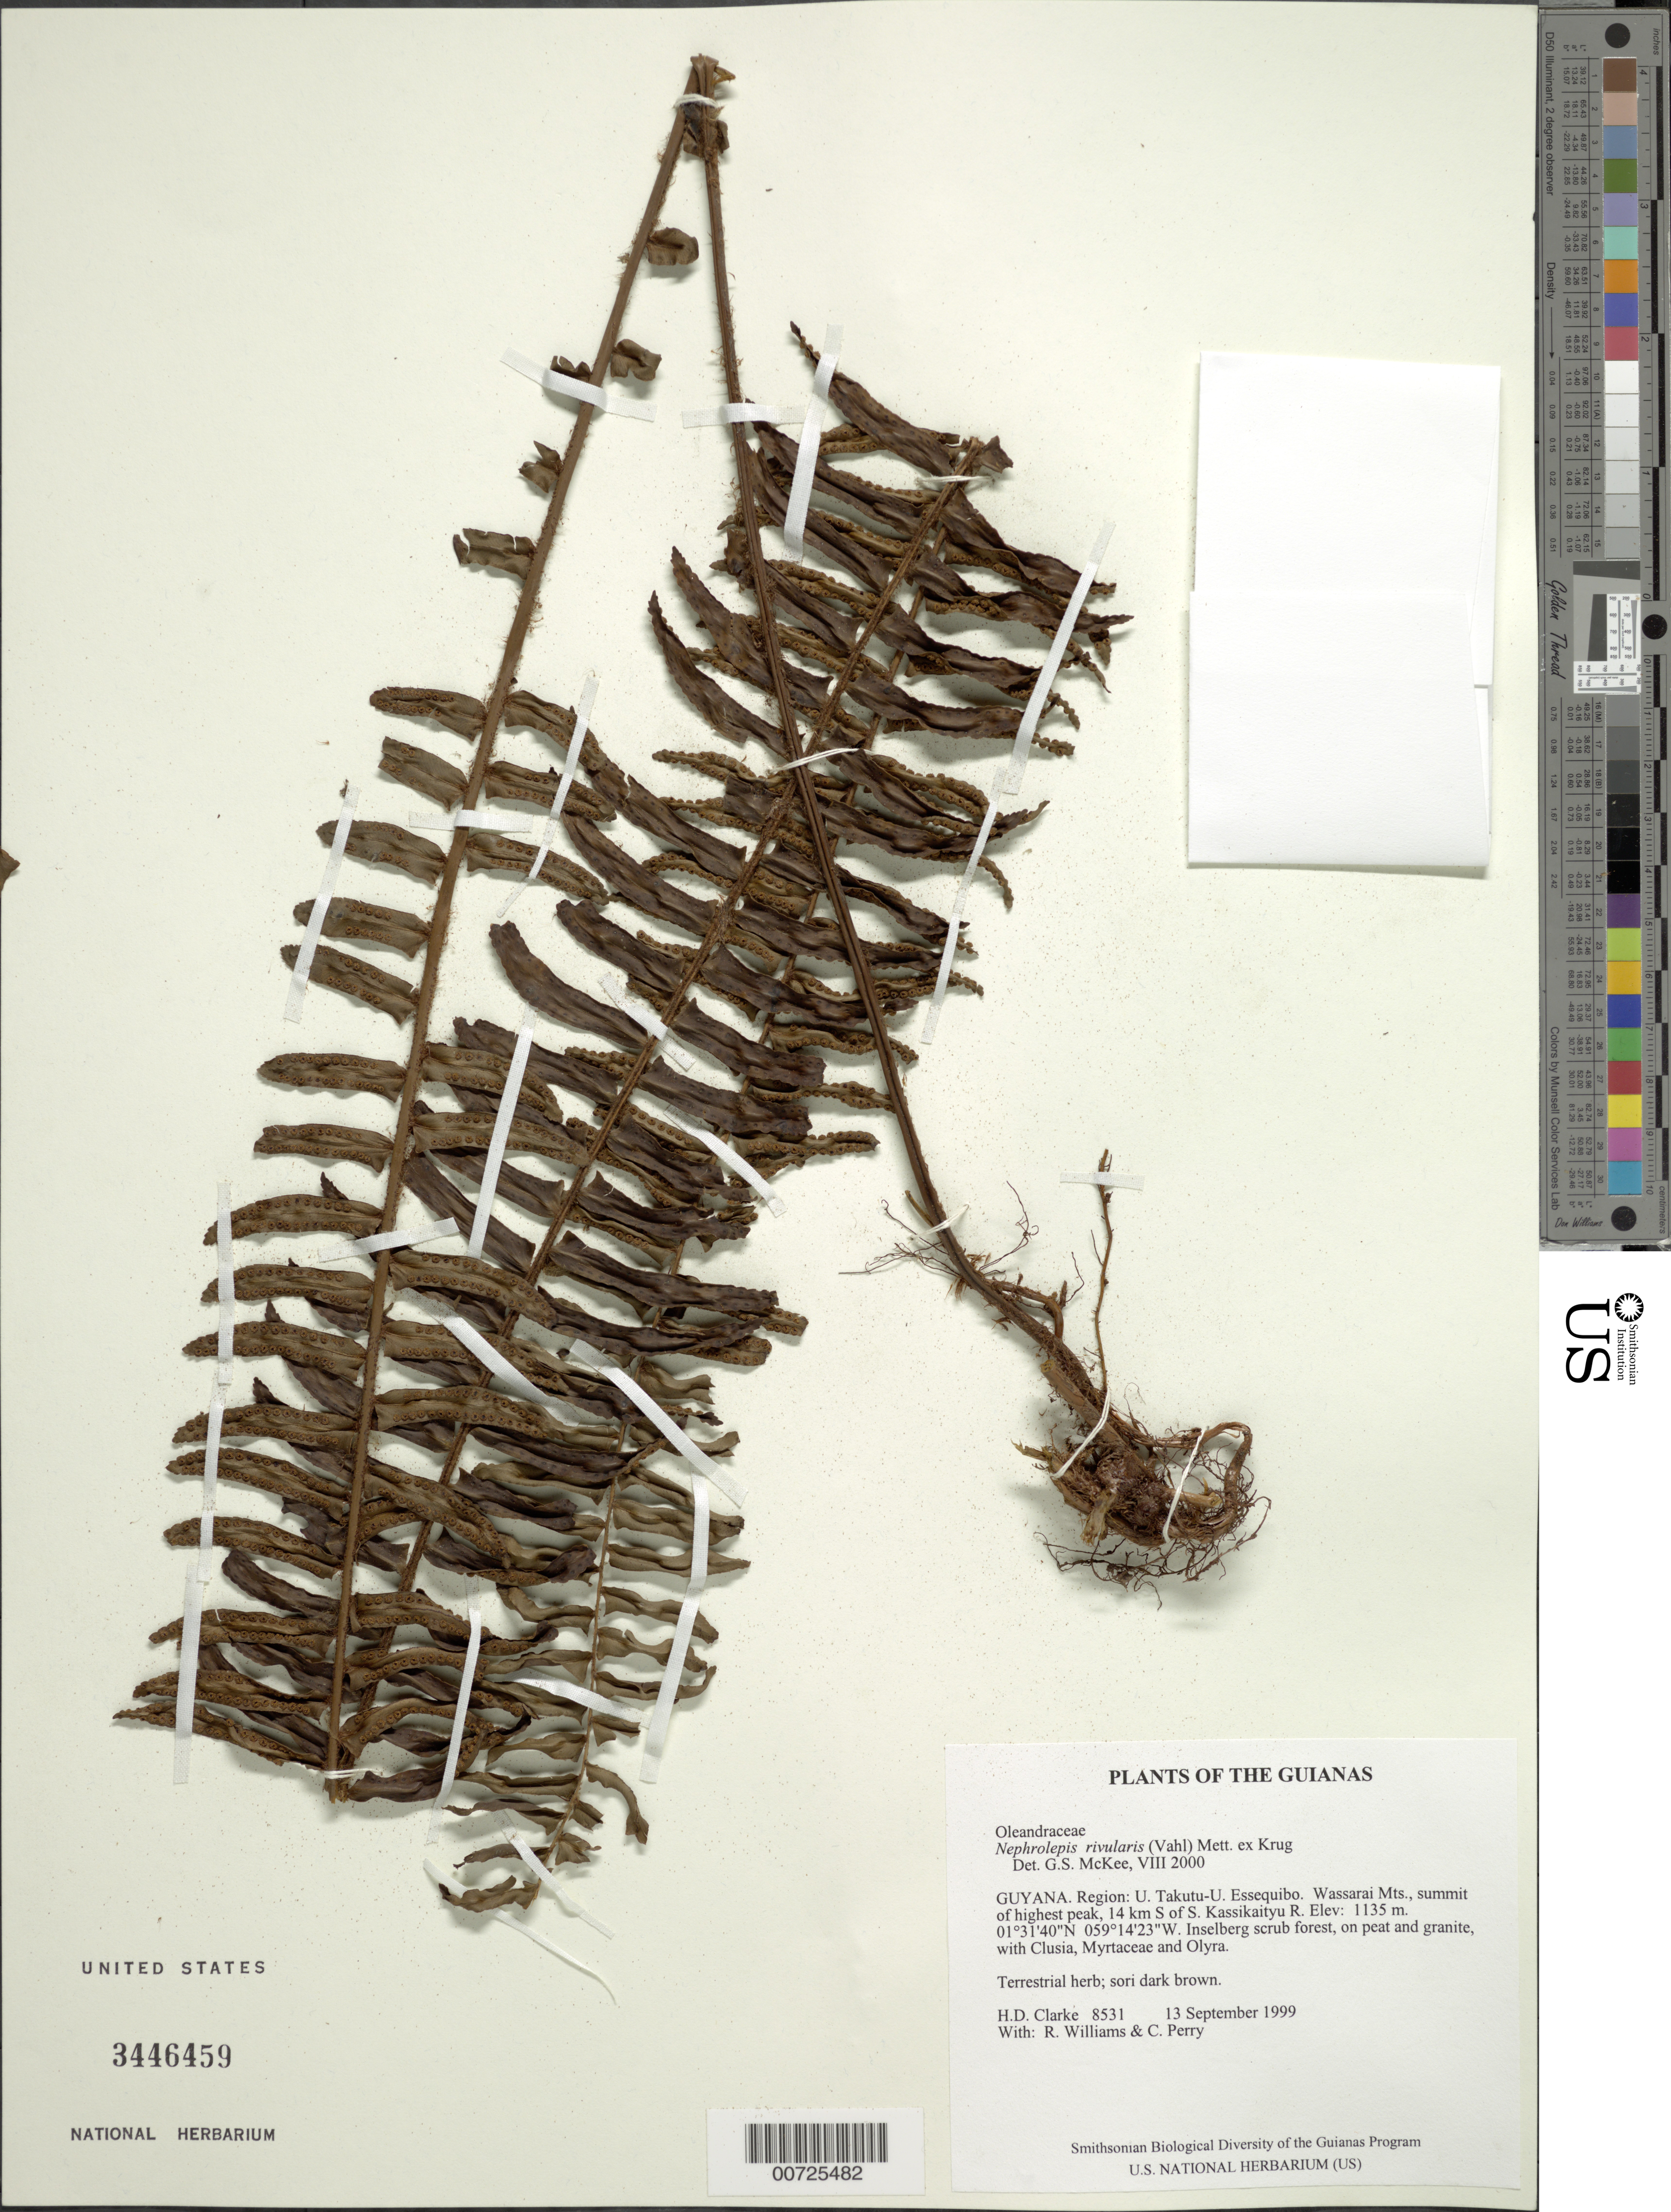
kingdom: Plantae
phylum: Tracheophyta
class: Polypodiopsida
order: Polypodiales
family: Nephrolepidaceae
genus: Nephrolepis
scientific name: Nephrolepis rivularis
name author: (Vahl) Mett. ex Krug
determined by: McKee, G. S., (US), NMNH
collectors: H. D. Clarke, R. Williams & C. Perry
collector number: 8531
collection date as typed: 13 September 1999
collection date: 1999-09-13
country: Guyana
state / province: U. Takutu-U. Essequibo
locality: Wassarai Mts., summit of highest peak, 14 km S of S. Kassikaityu R.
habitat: Inselberg scrub forest, on peat and granite, with Clusia, Myrtaceae and Olyra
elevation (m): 1135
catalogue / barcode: US 3446459